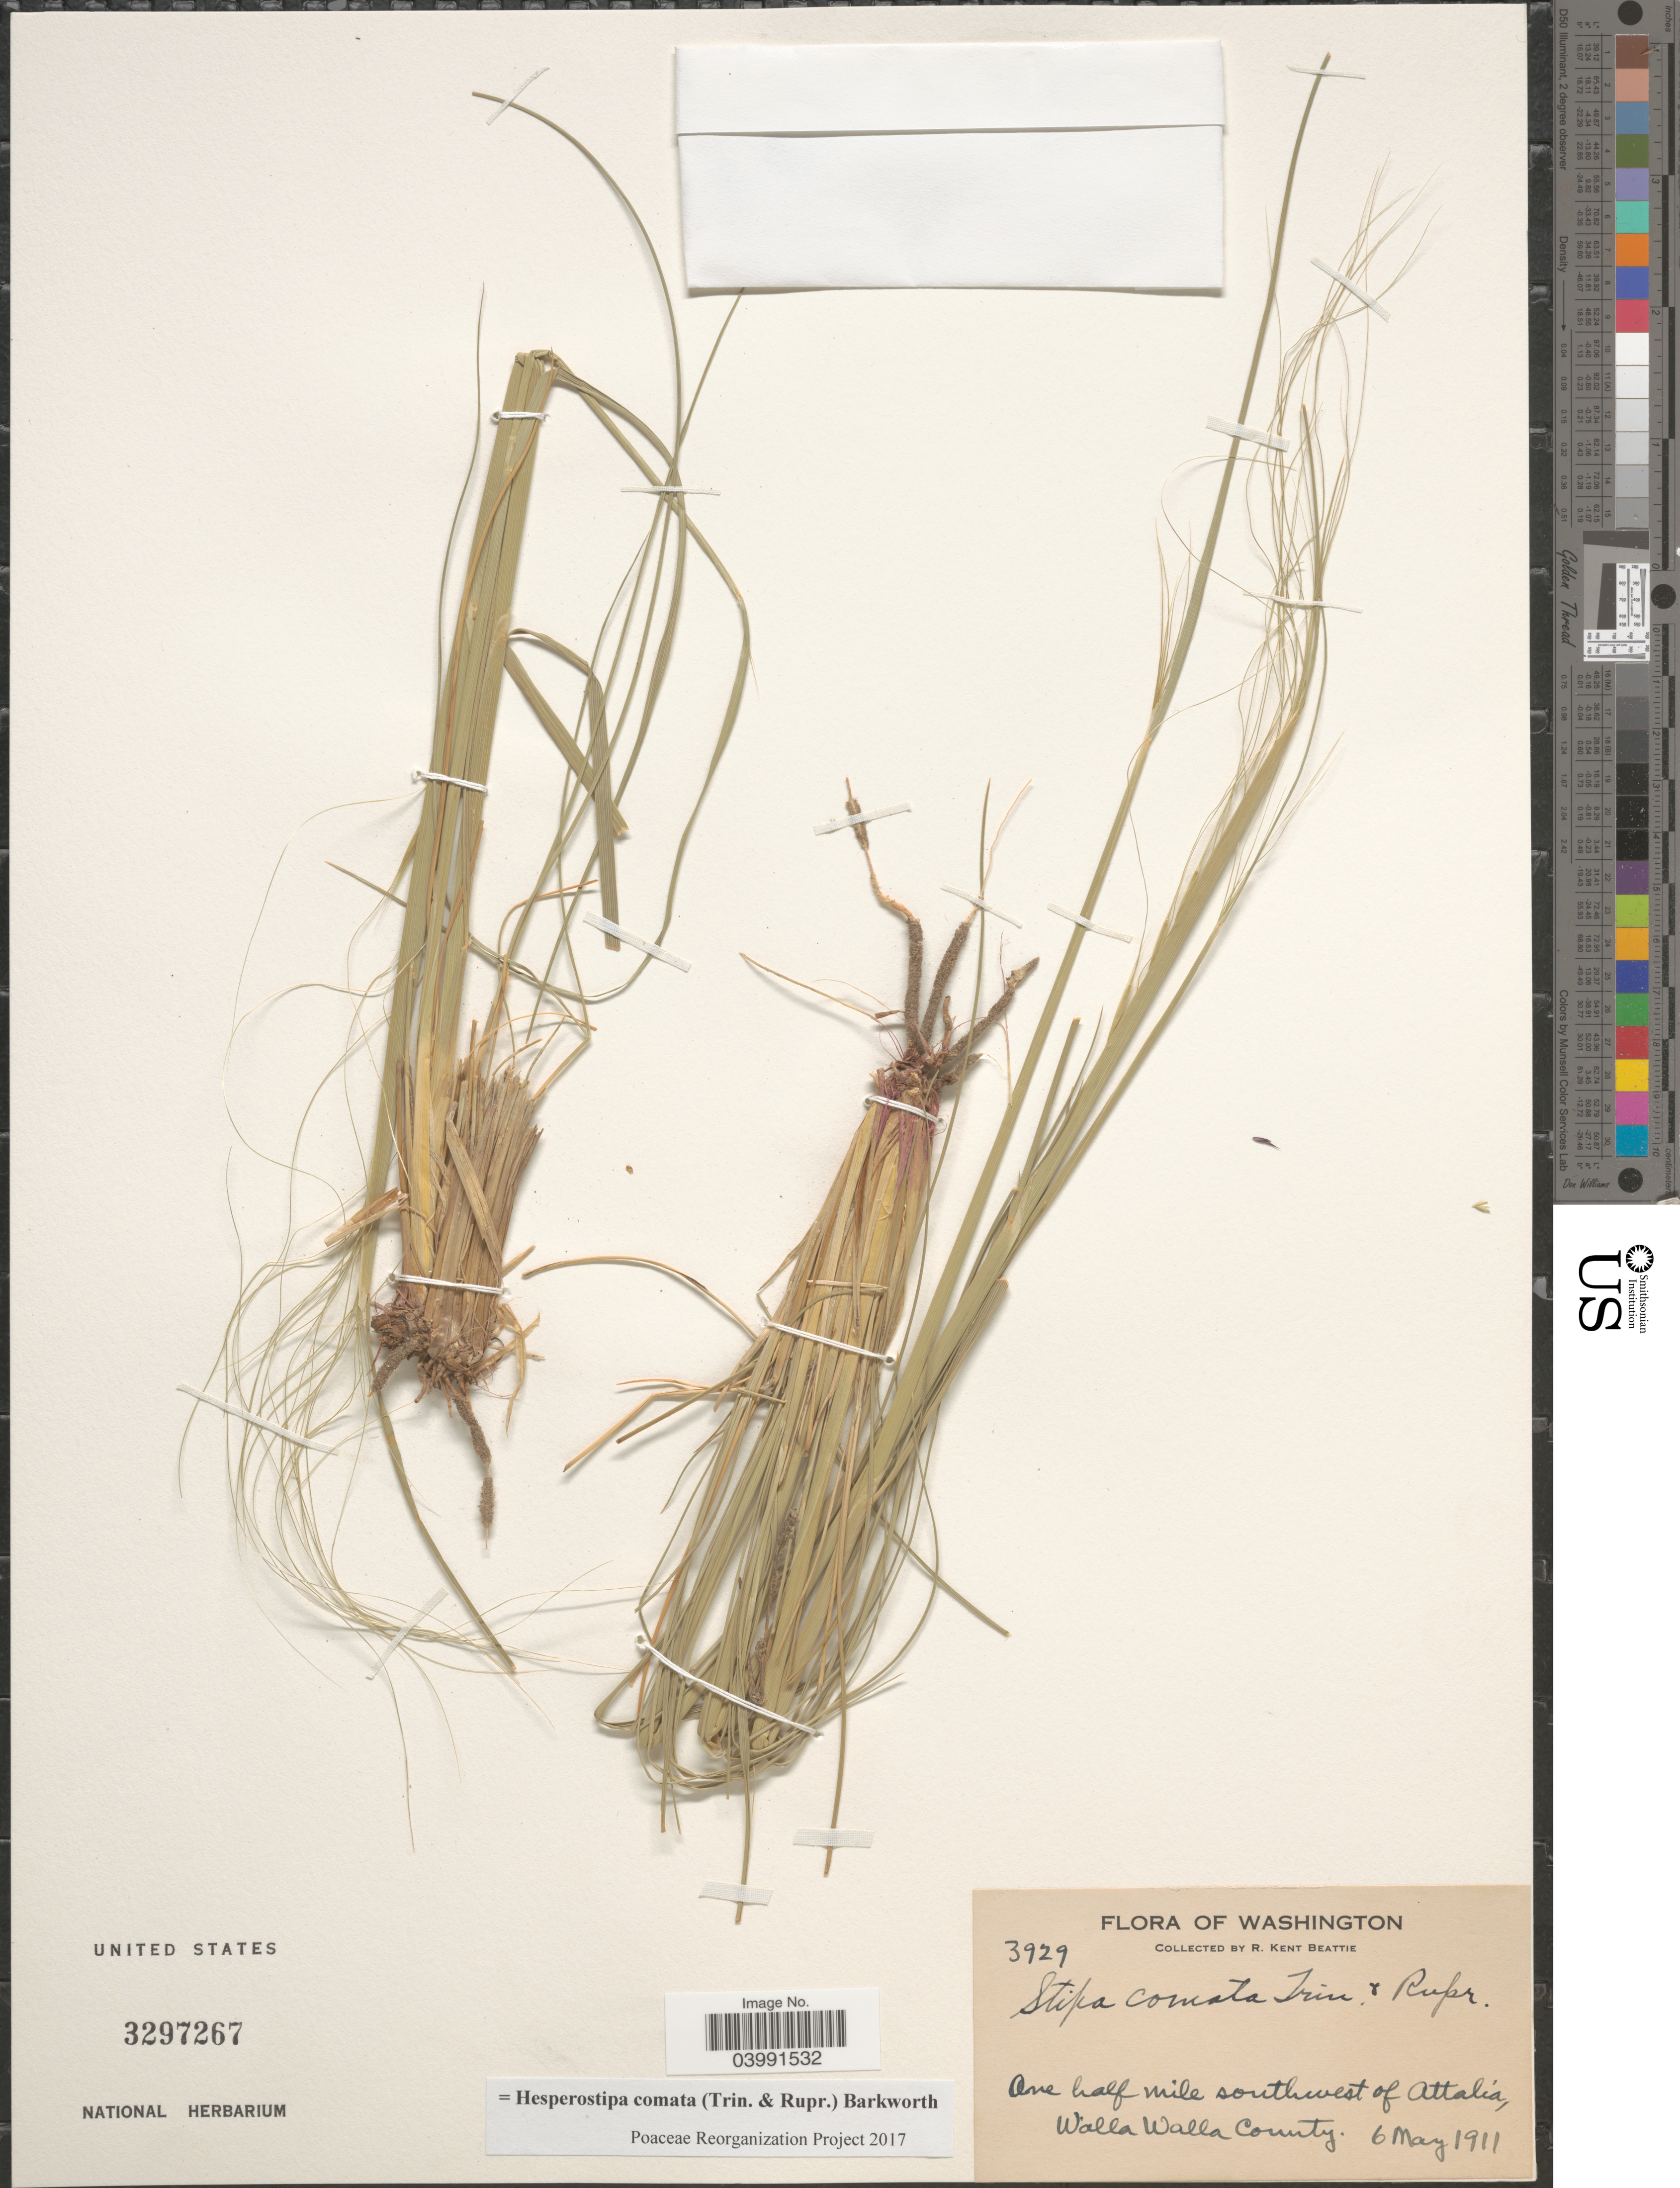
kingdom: Plantae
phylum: Tracheophyta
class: Liliopsida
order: Poales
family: Poaceae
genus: Hesperostipa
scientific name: Hesperostipa comata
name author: (Trin. & Rupr.) Barkworth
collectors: R. K. Beattie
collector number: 3929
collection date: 1911-05-06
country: United States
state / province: Washington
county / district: Walla Walla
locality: One half mile southwest of Attalia, Walla Walla County.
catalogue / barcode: US 3297267